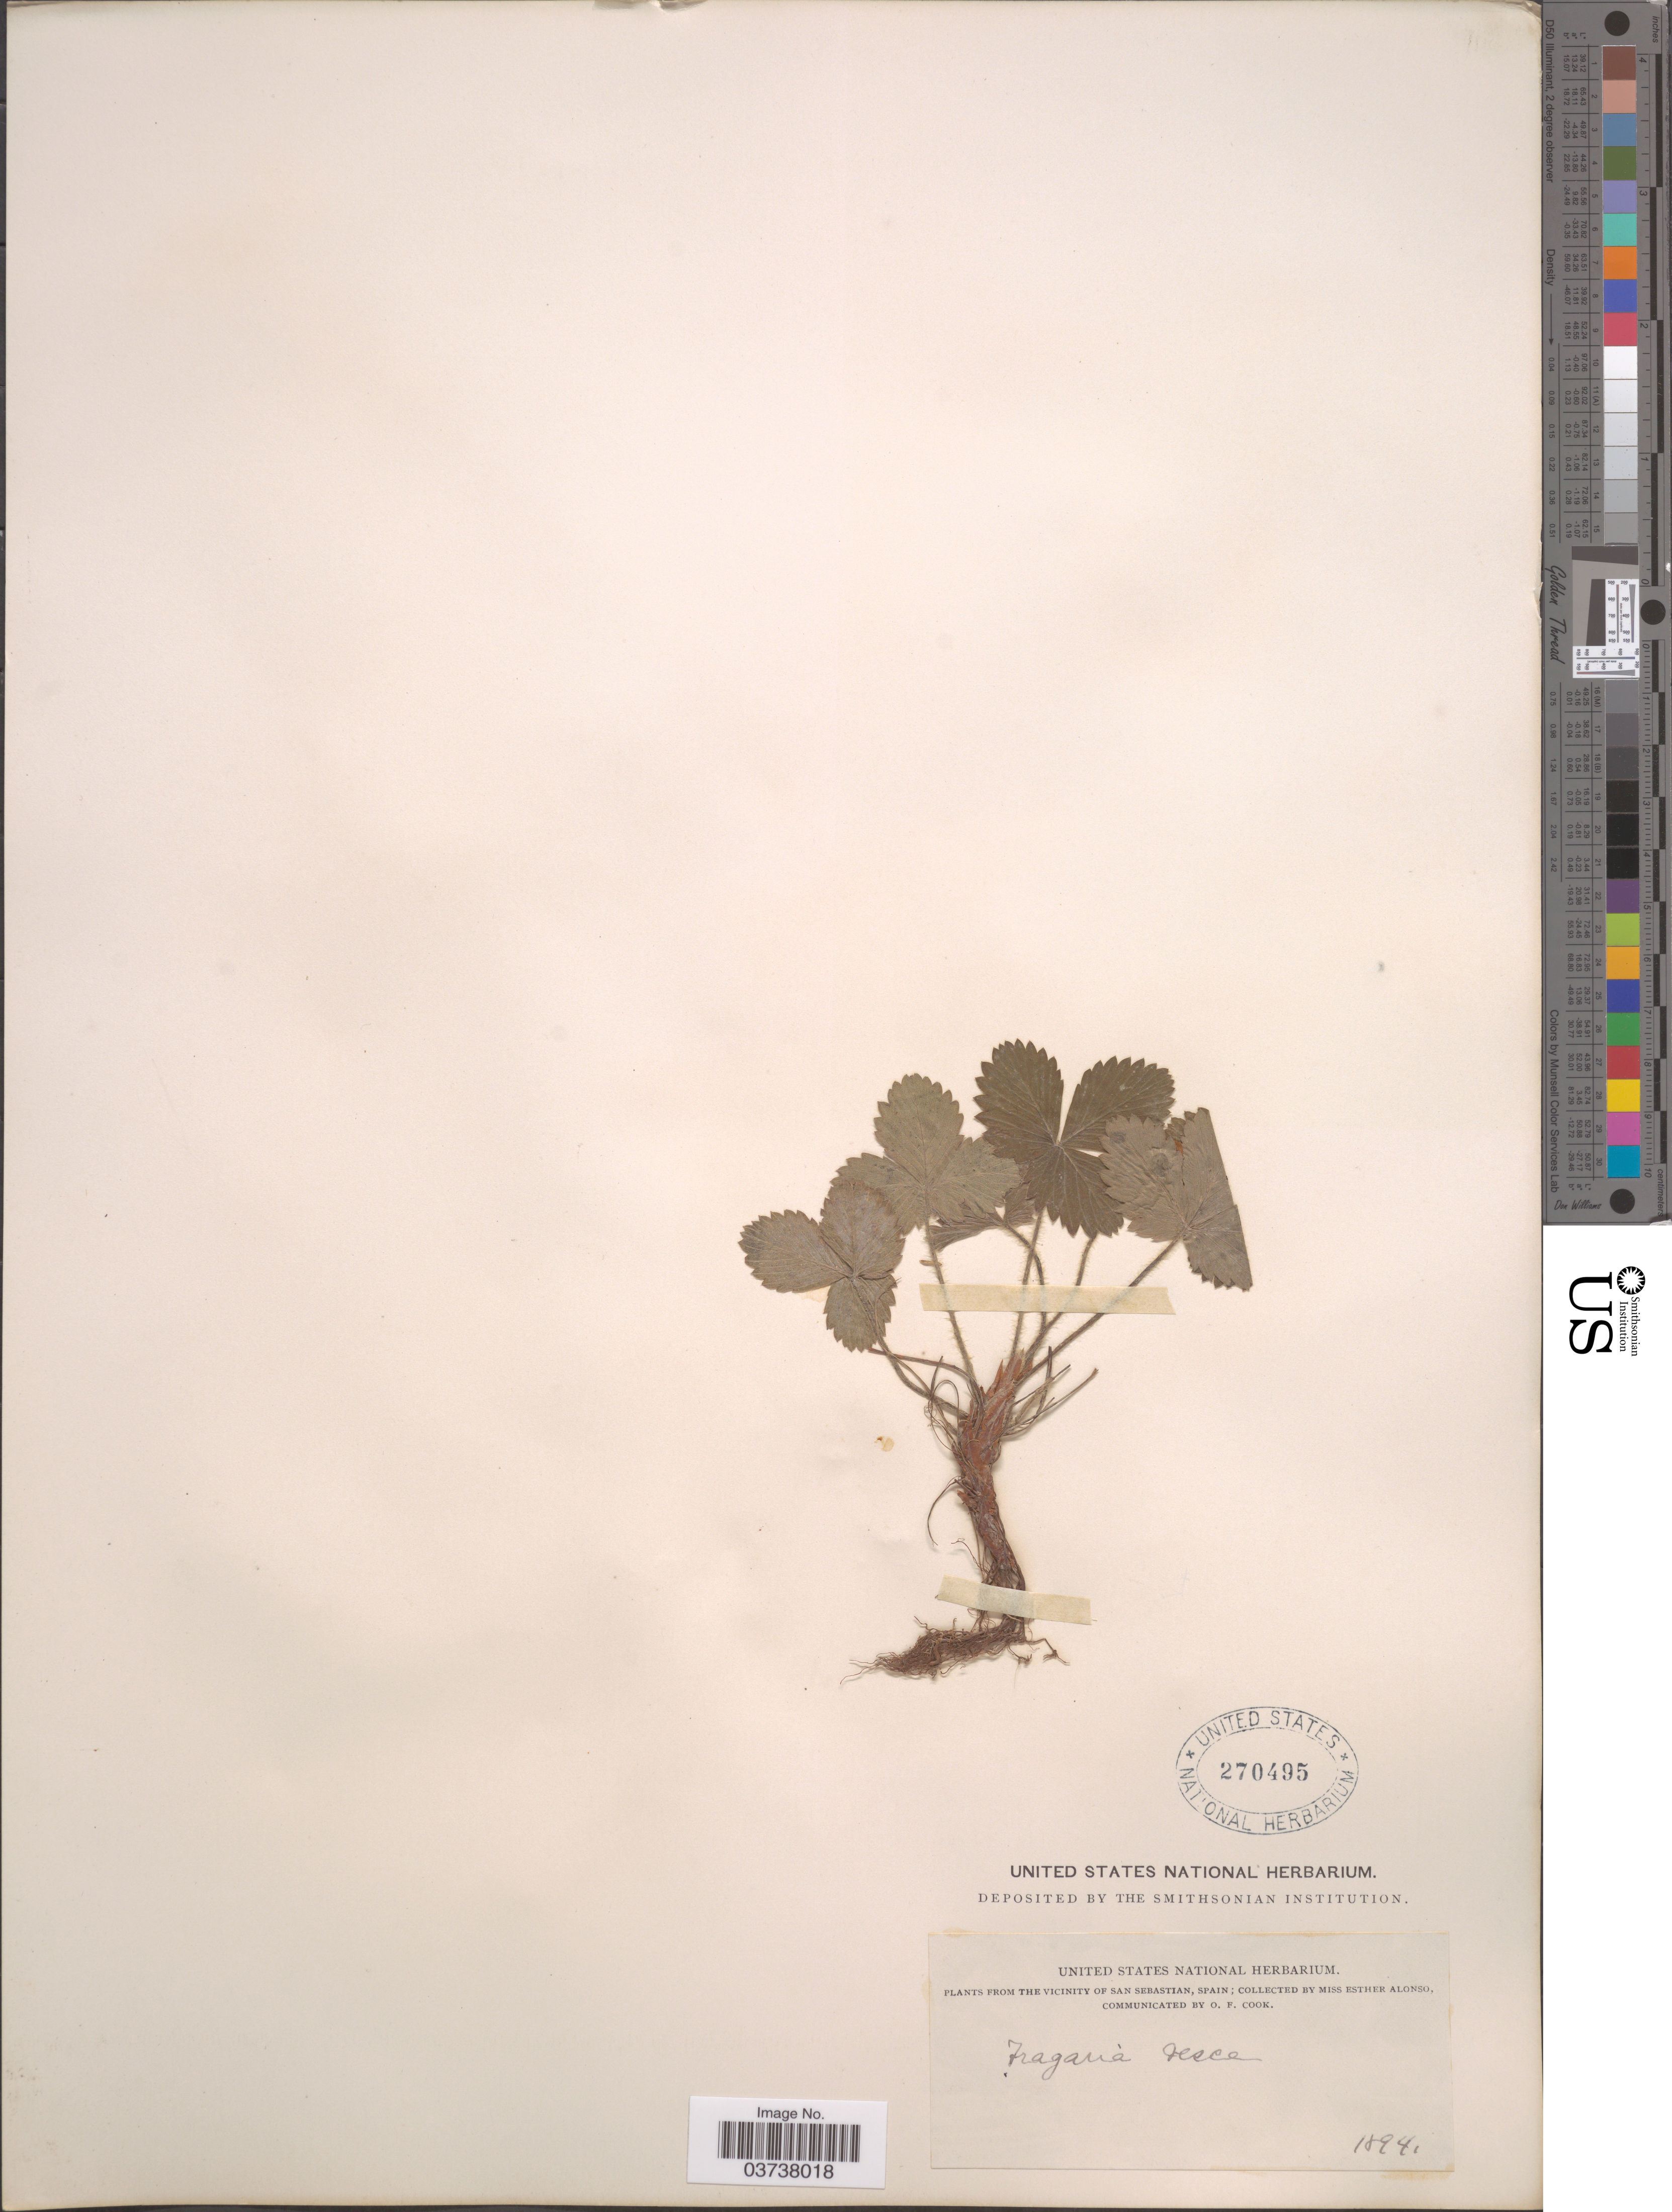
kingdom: Plantae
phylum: Tracheophyta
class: Magnoliopsida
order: Rosales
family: Rosaceae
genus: Fragaria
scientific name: Fragaria vesca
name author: L.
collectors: E. Alonso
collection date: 1894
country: Spain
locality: The vicinity of San Sebastian.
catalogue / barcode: US 270495